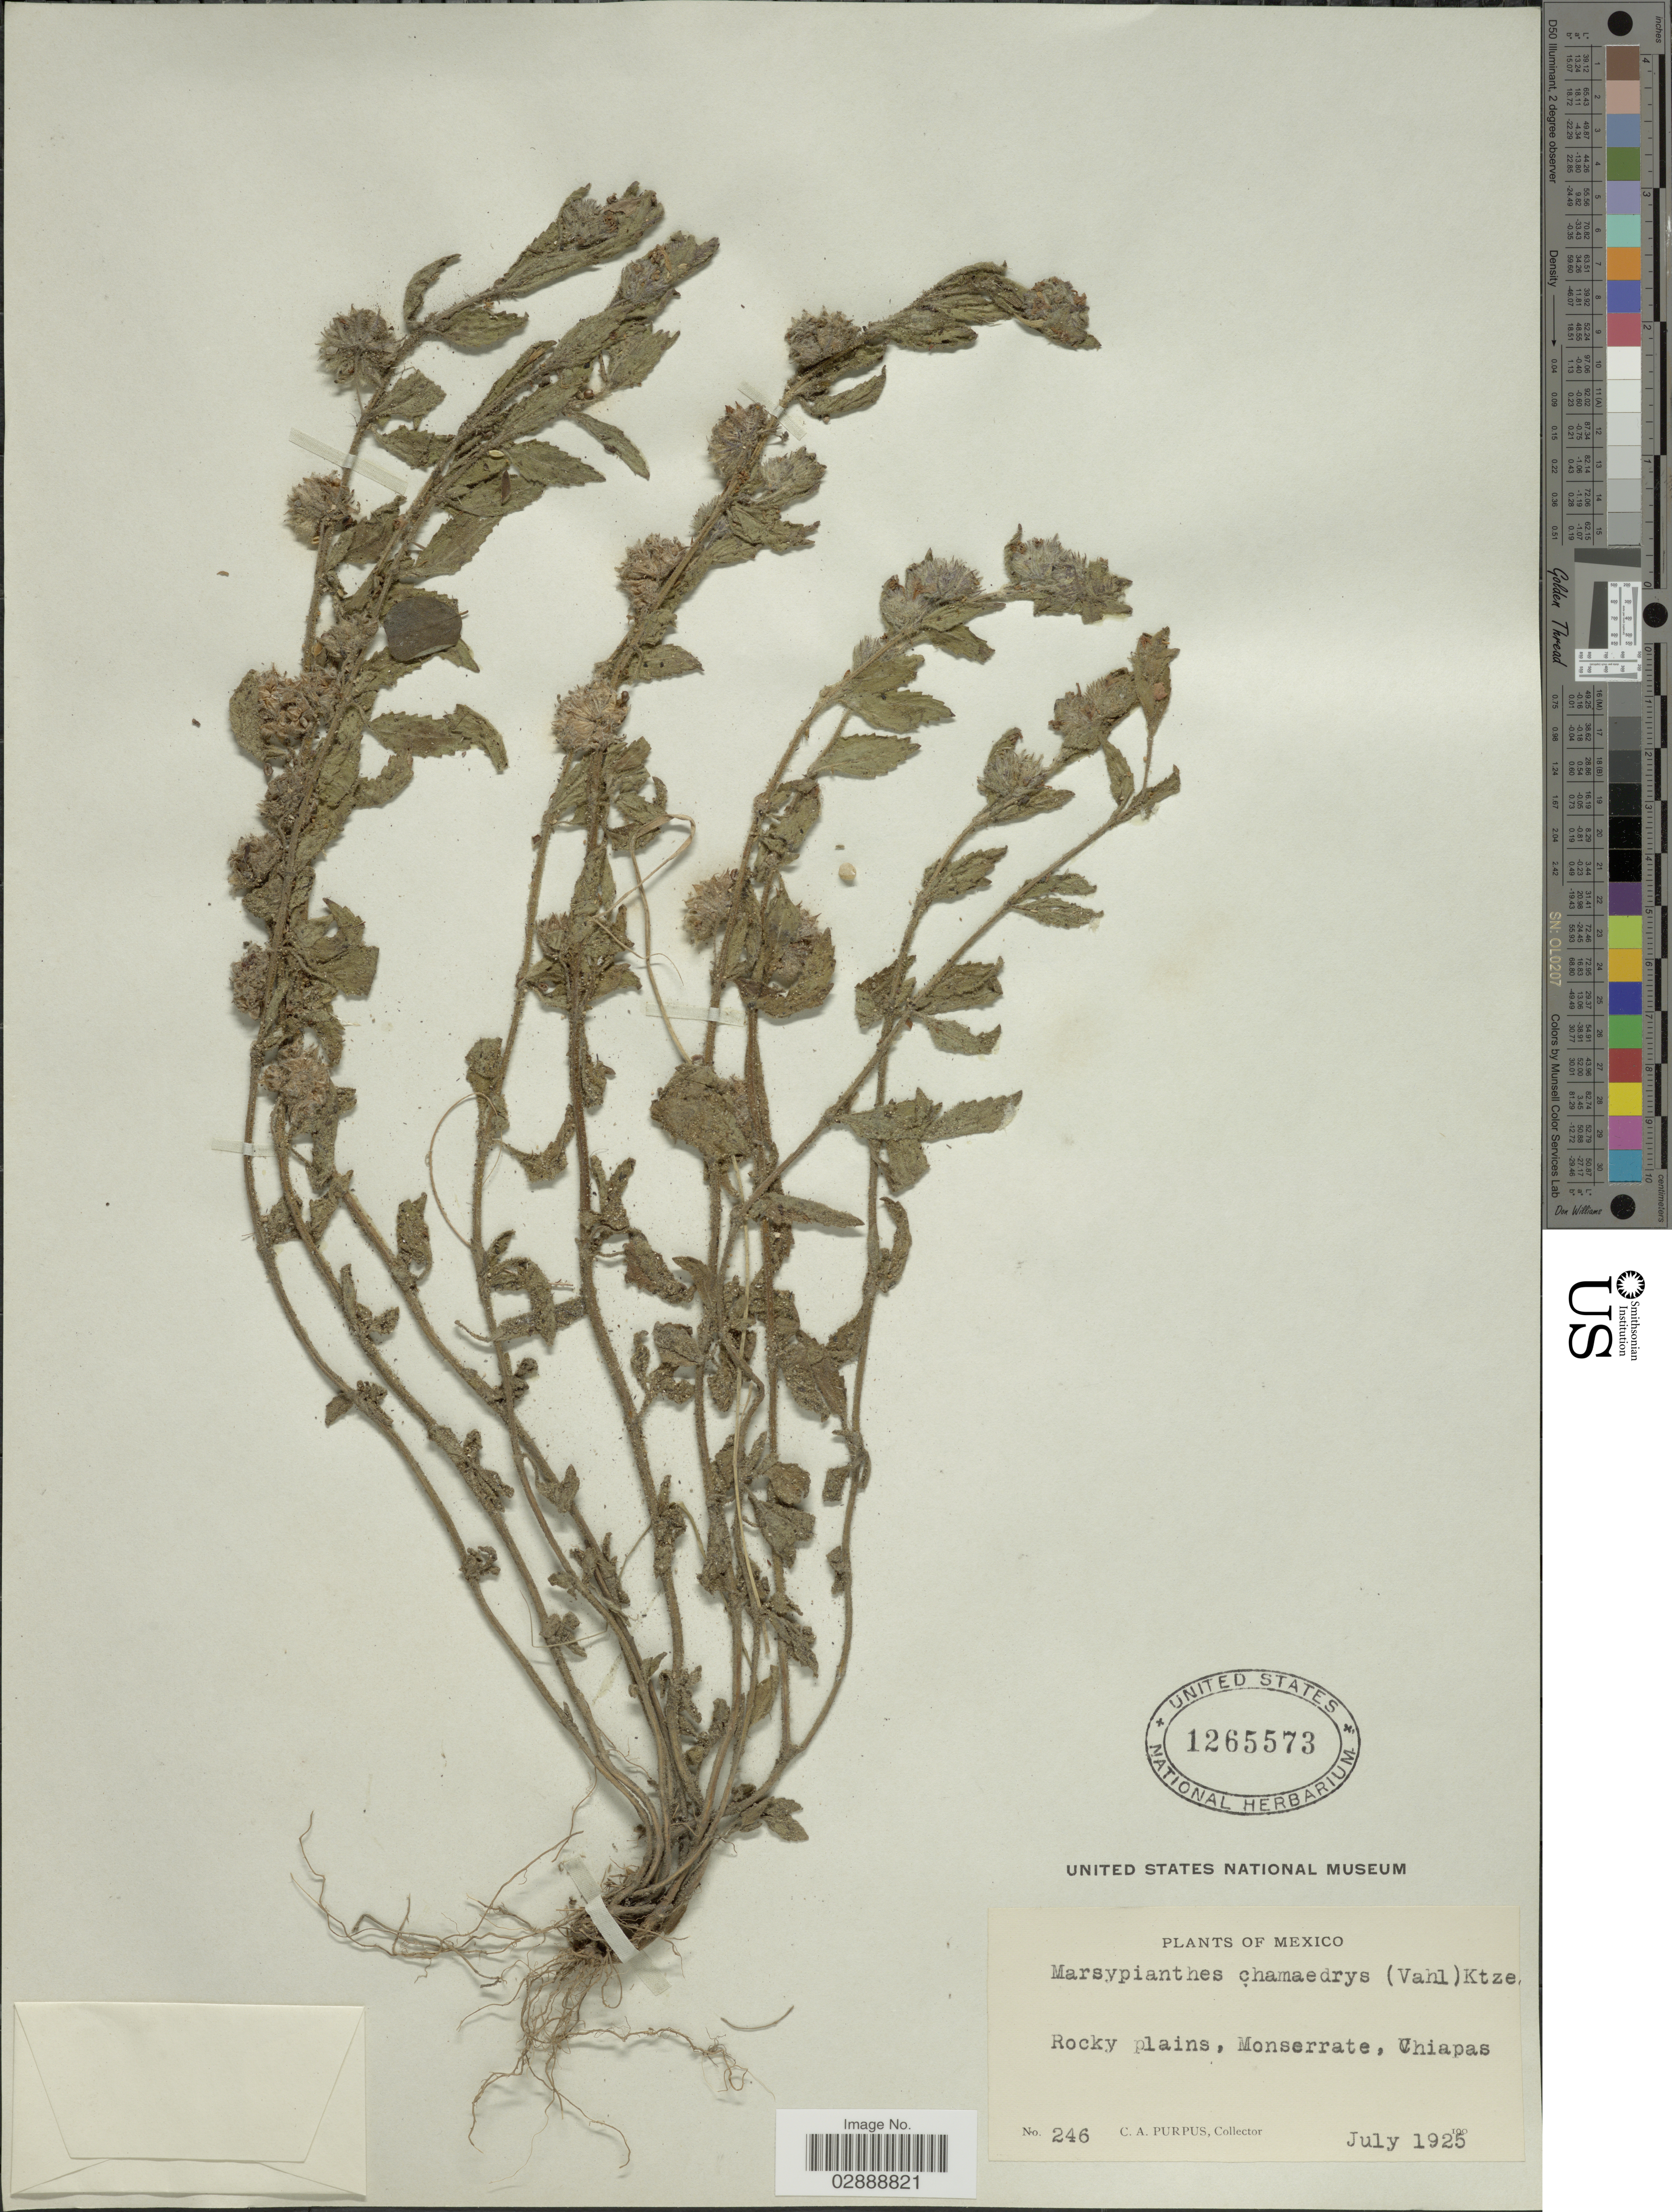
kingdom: Plantae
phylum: Tracheophyta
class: Magnoliopsida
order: Lamiales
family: Lamiaceae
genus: Marsypianthes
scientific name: Marsypianthes chamaedrys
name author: (Vahl) Kuntze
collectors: C. A. Purpus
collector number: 246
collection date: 1925-07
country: Mexico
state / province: Chiapas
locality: Monserrate.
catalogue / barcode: US 1265573